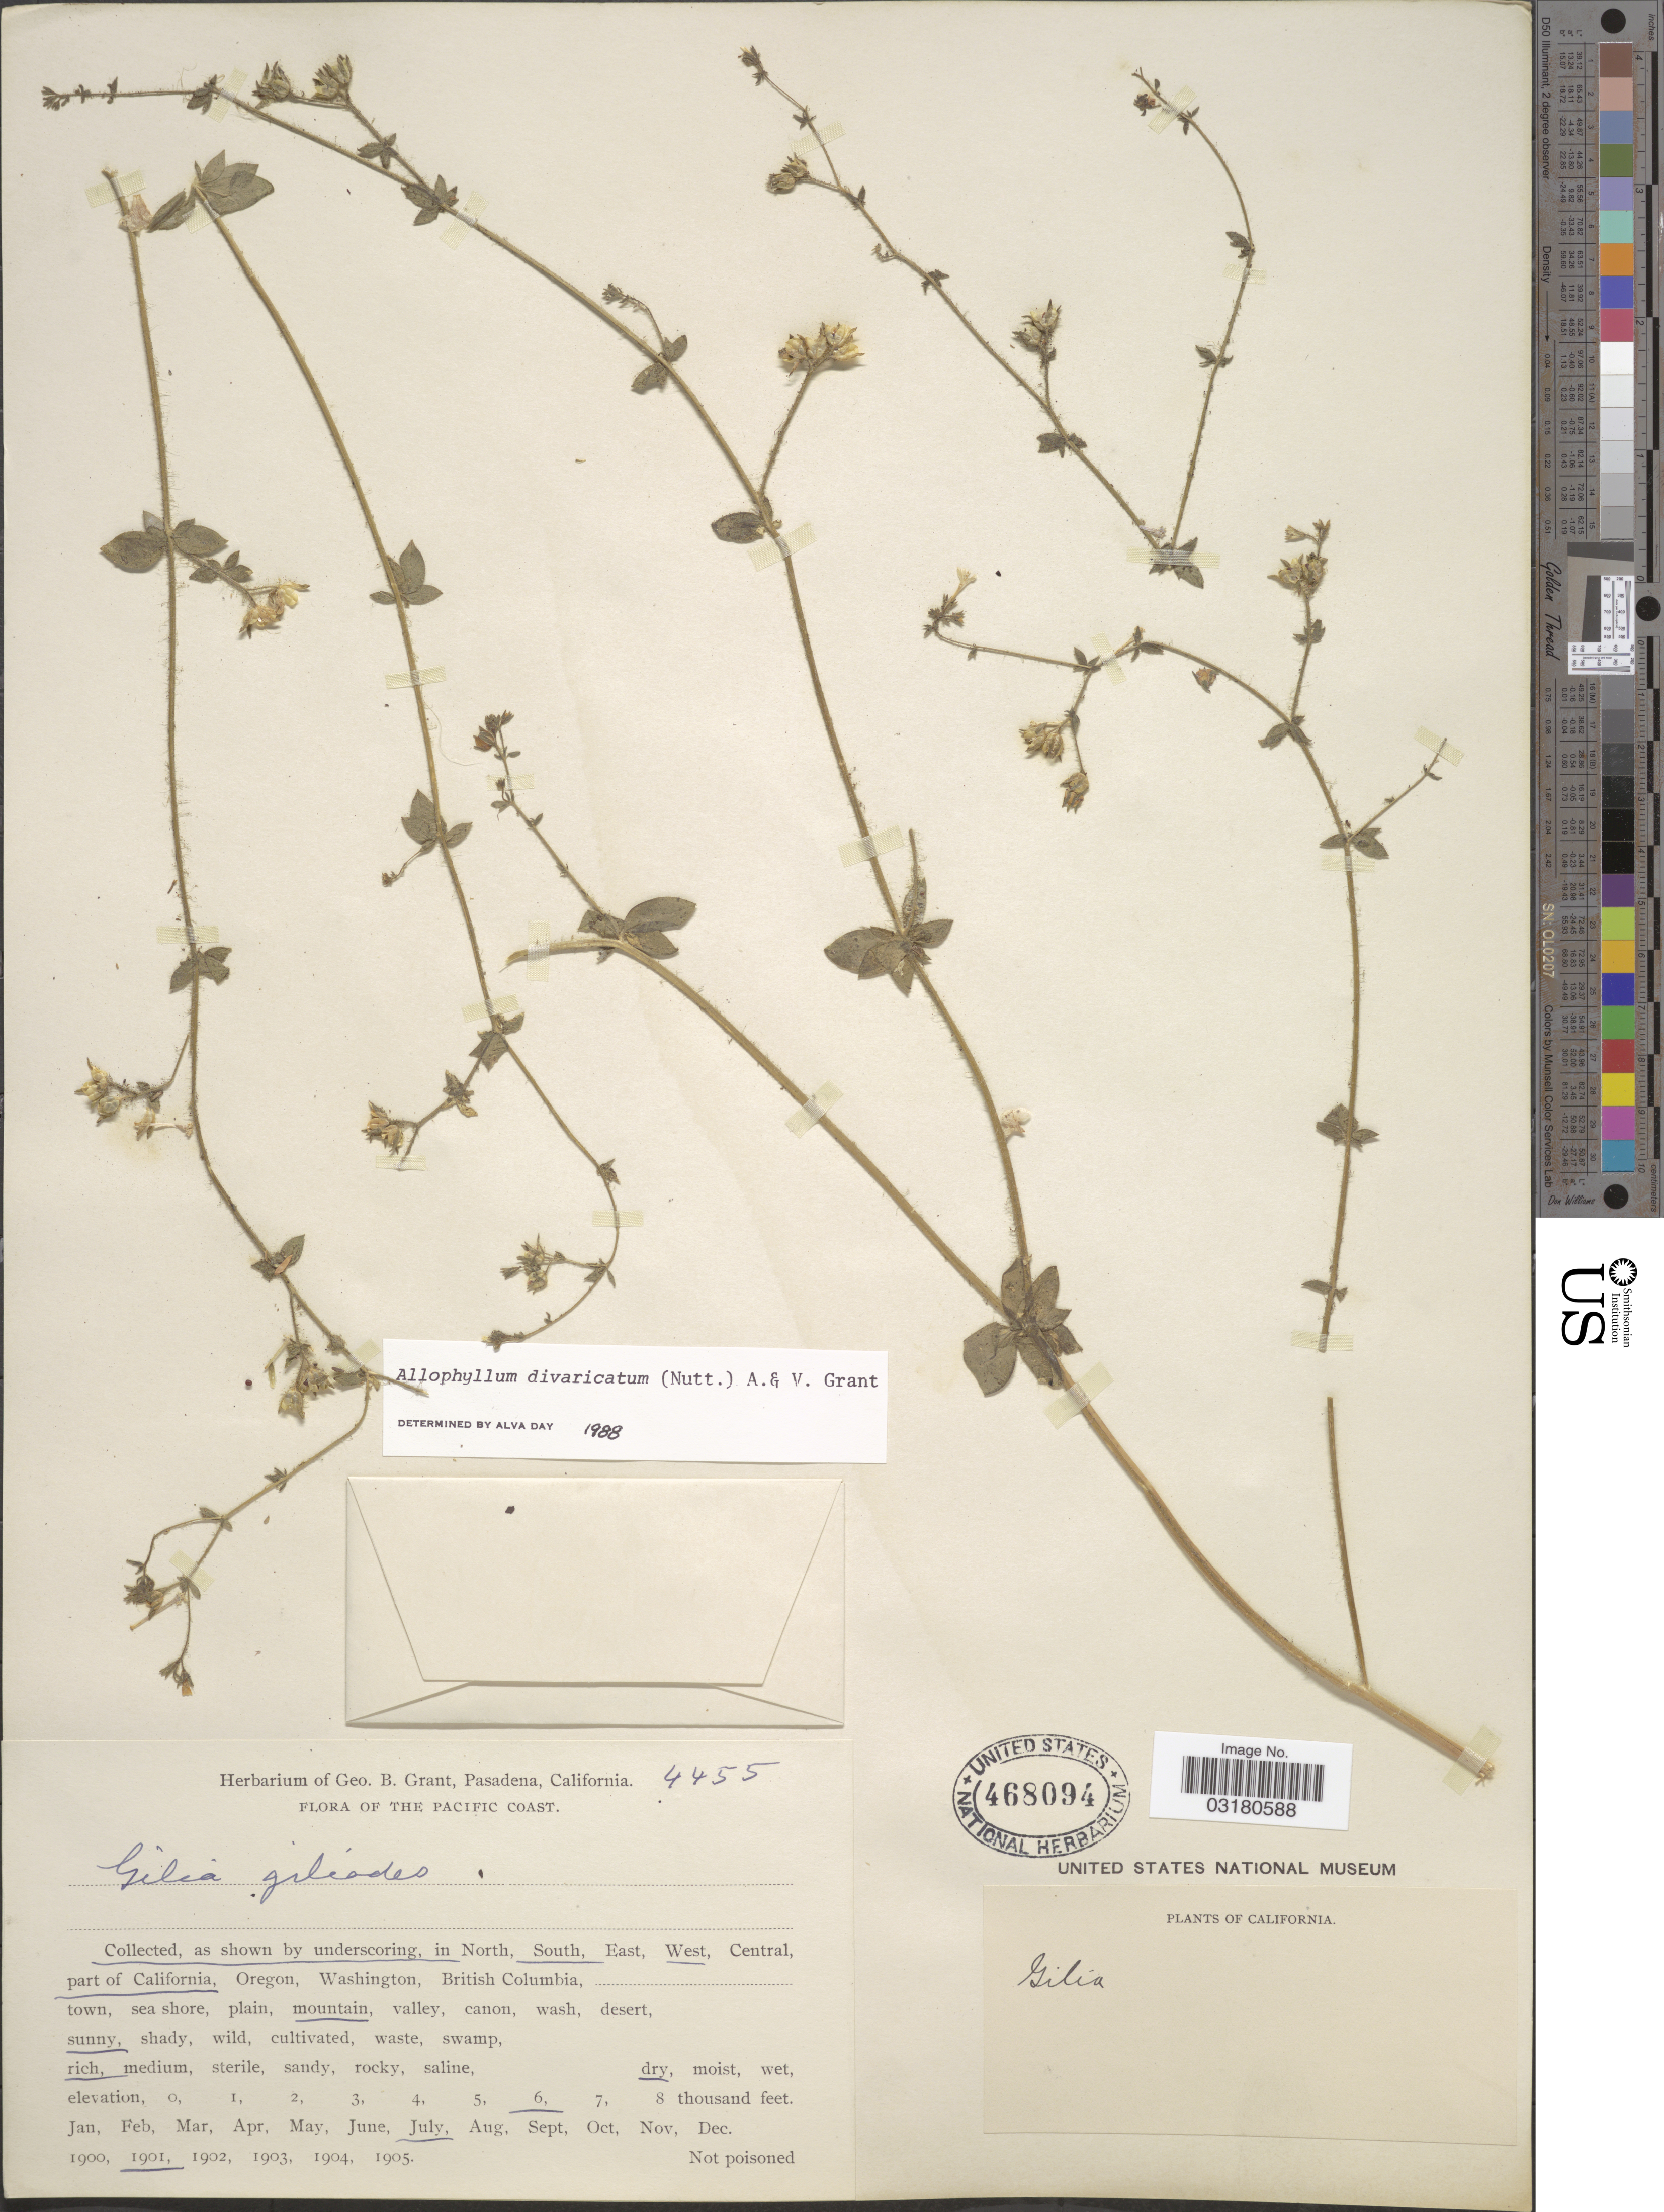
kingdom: Plantae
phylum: Tracheophyta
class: Magnoliopsida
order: Ericales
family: Polemoniaceae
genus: Allophyllum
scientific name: Allophyllum divaricatum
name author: (Nutt.) A.D. Grant & V.E. Grant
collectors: ex herb. Geo. B. Grant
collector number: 4455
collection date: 1901-07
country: United States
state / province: California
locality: Pacific Coast. South, West, part of California.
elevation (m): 1829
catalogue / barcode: US 468094